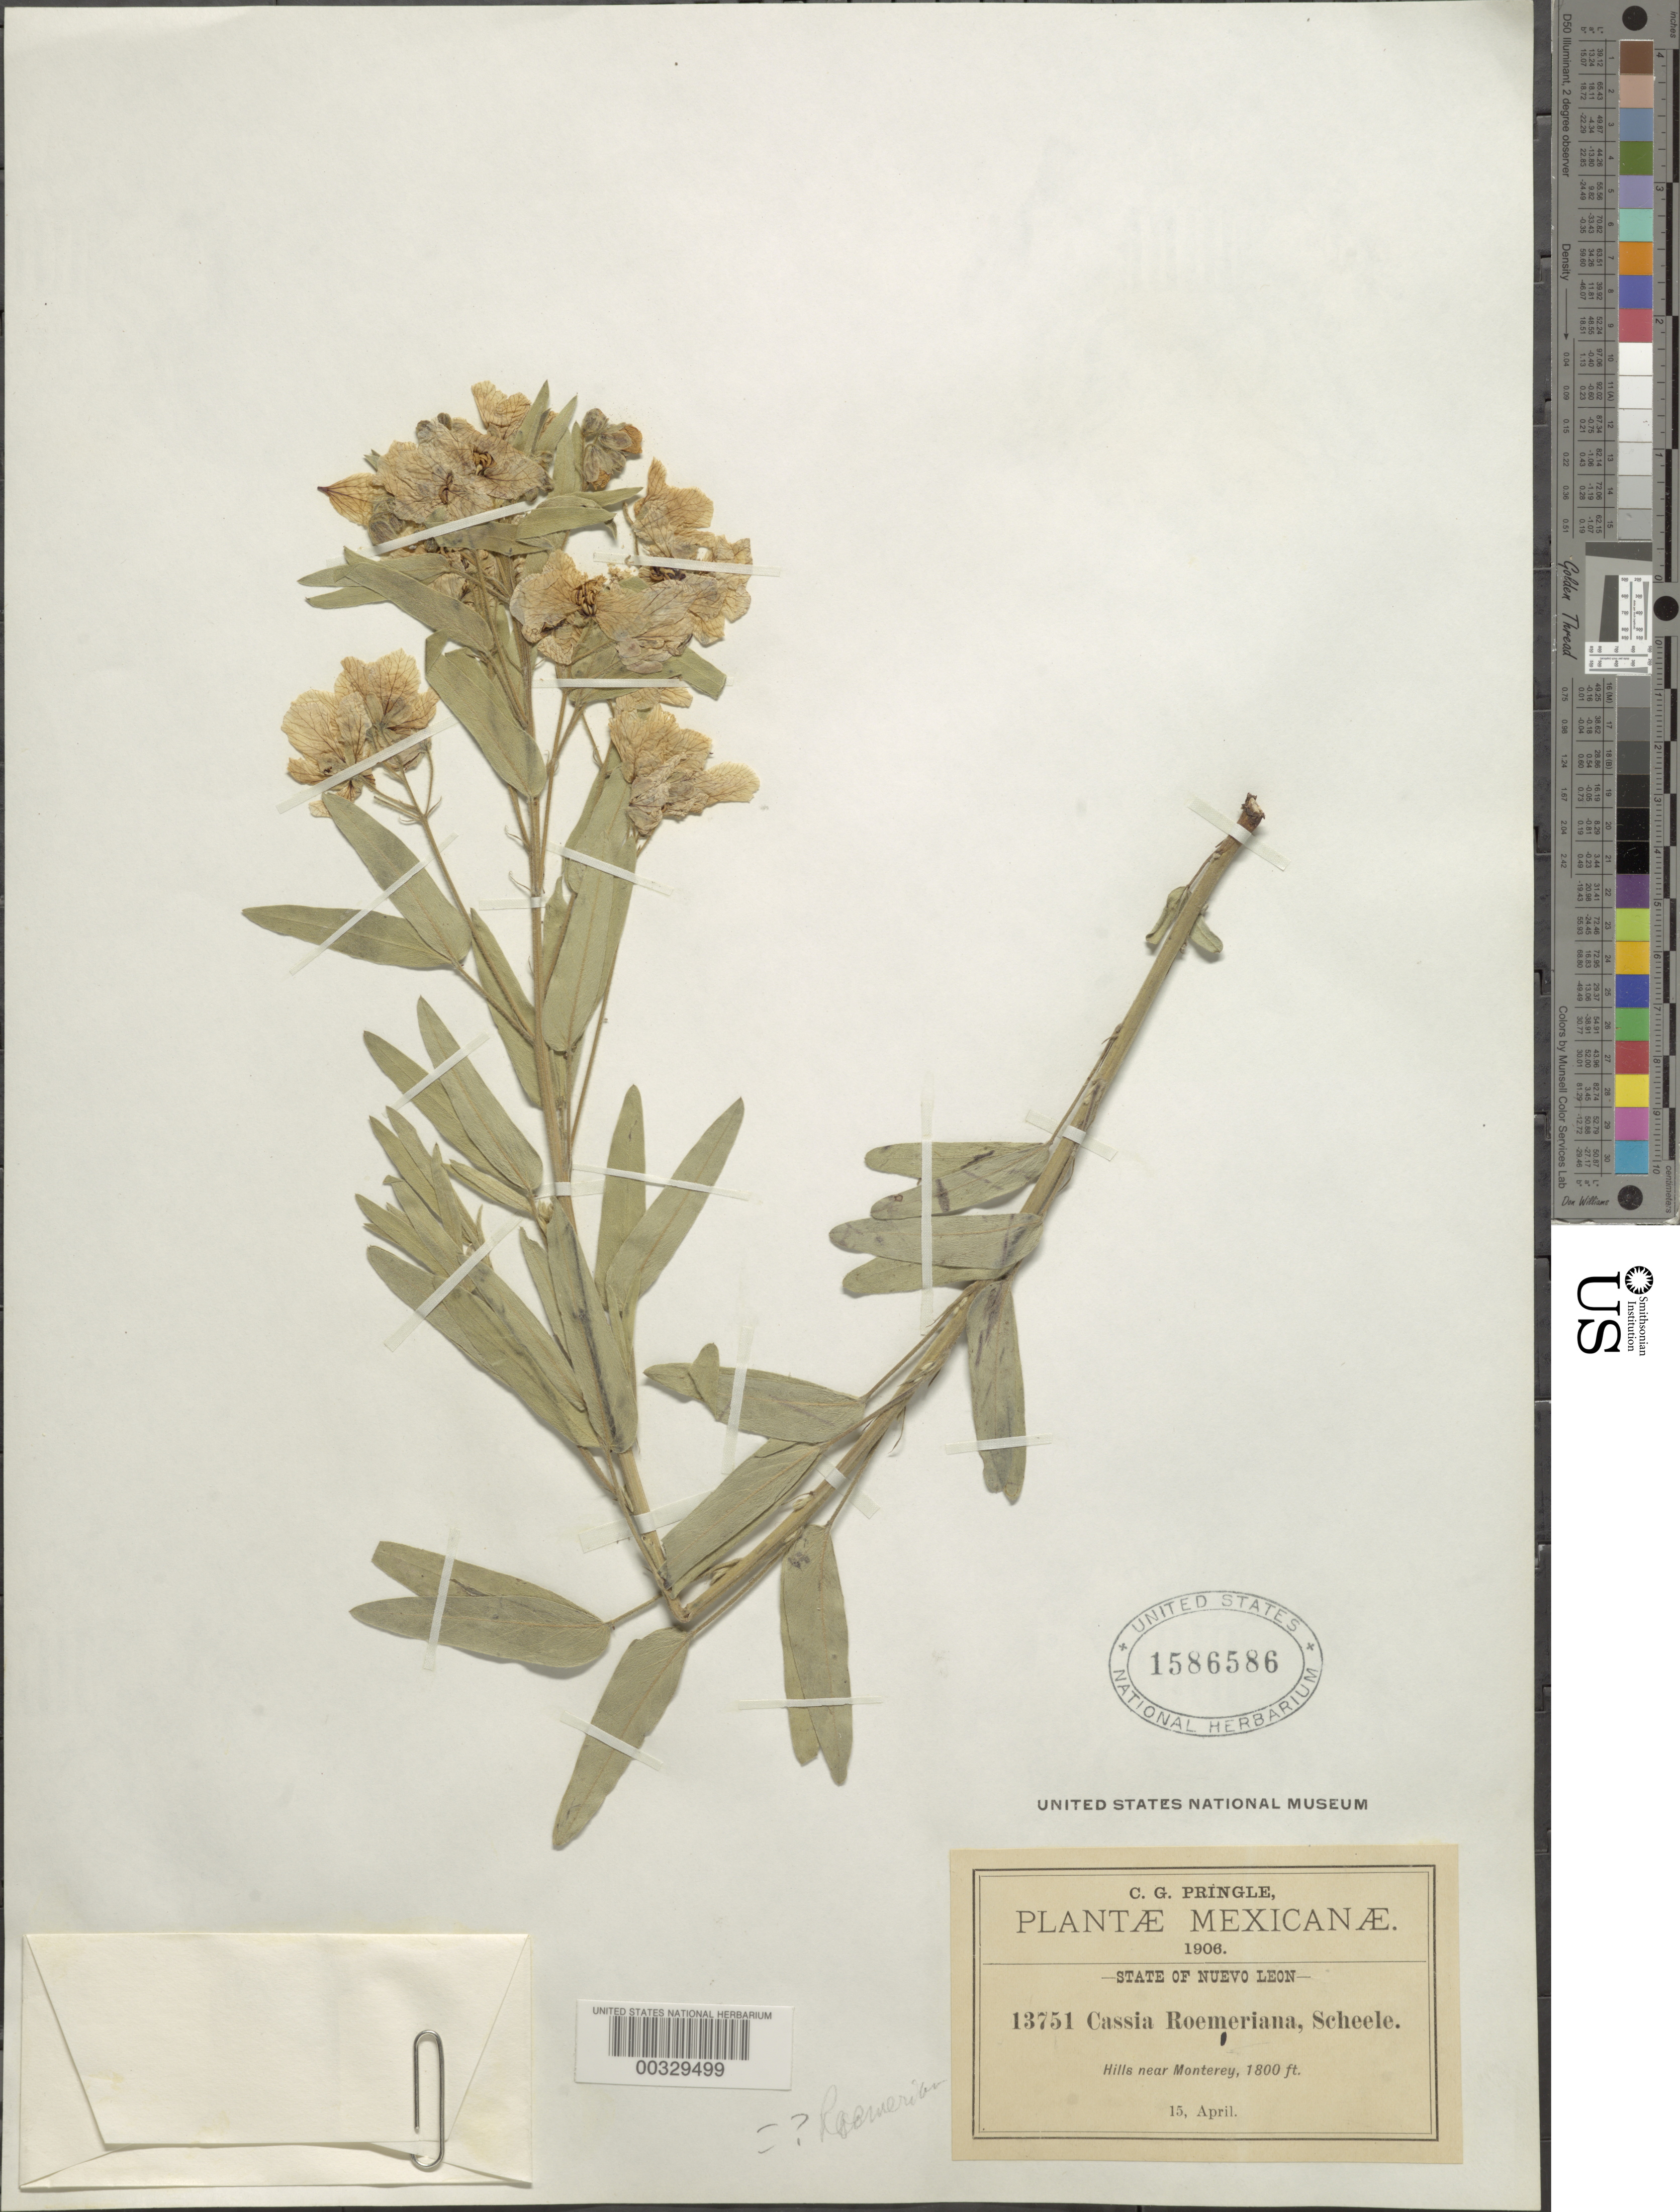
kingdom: Plantae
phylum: Tracheophyta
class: Magnoliopsida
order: Fabales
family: Fabaceae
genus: Senna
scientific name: Senna roemeriana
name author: (Scheele) H.S. Irwin & Barneby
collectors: C. G. Pringle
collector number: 13751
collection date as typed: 15 Apr 1906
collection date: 1906-04-15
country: Mexico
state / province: Nuevo León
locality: Near monterey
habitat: Hills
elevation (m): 549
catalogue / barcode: US 1586586